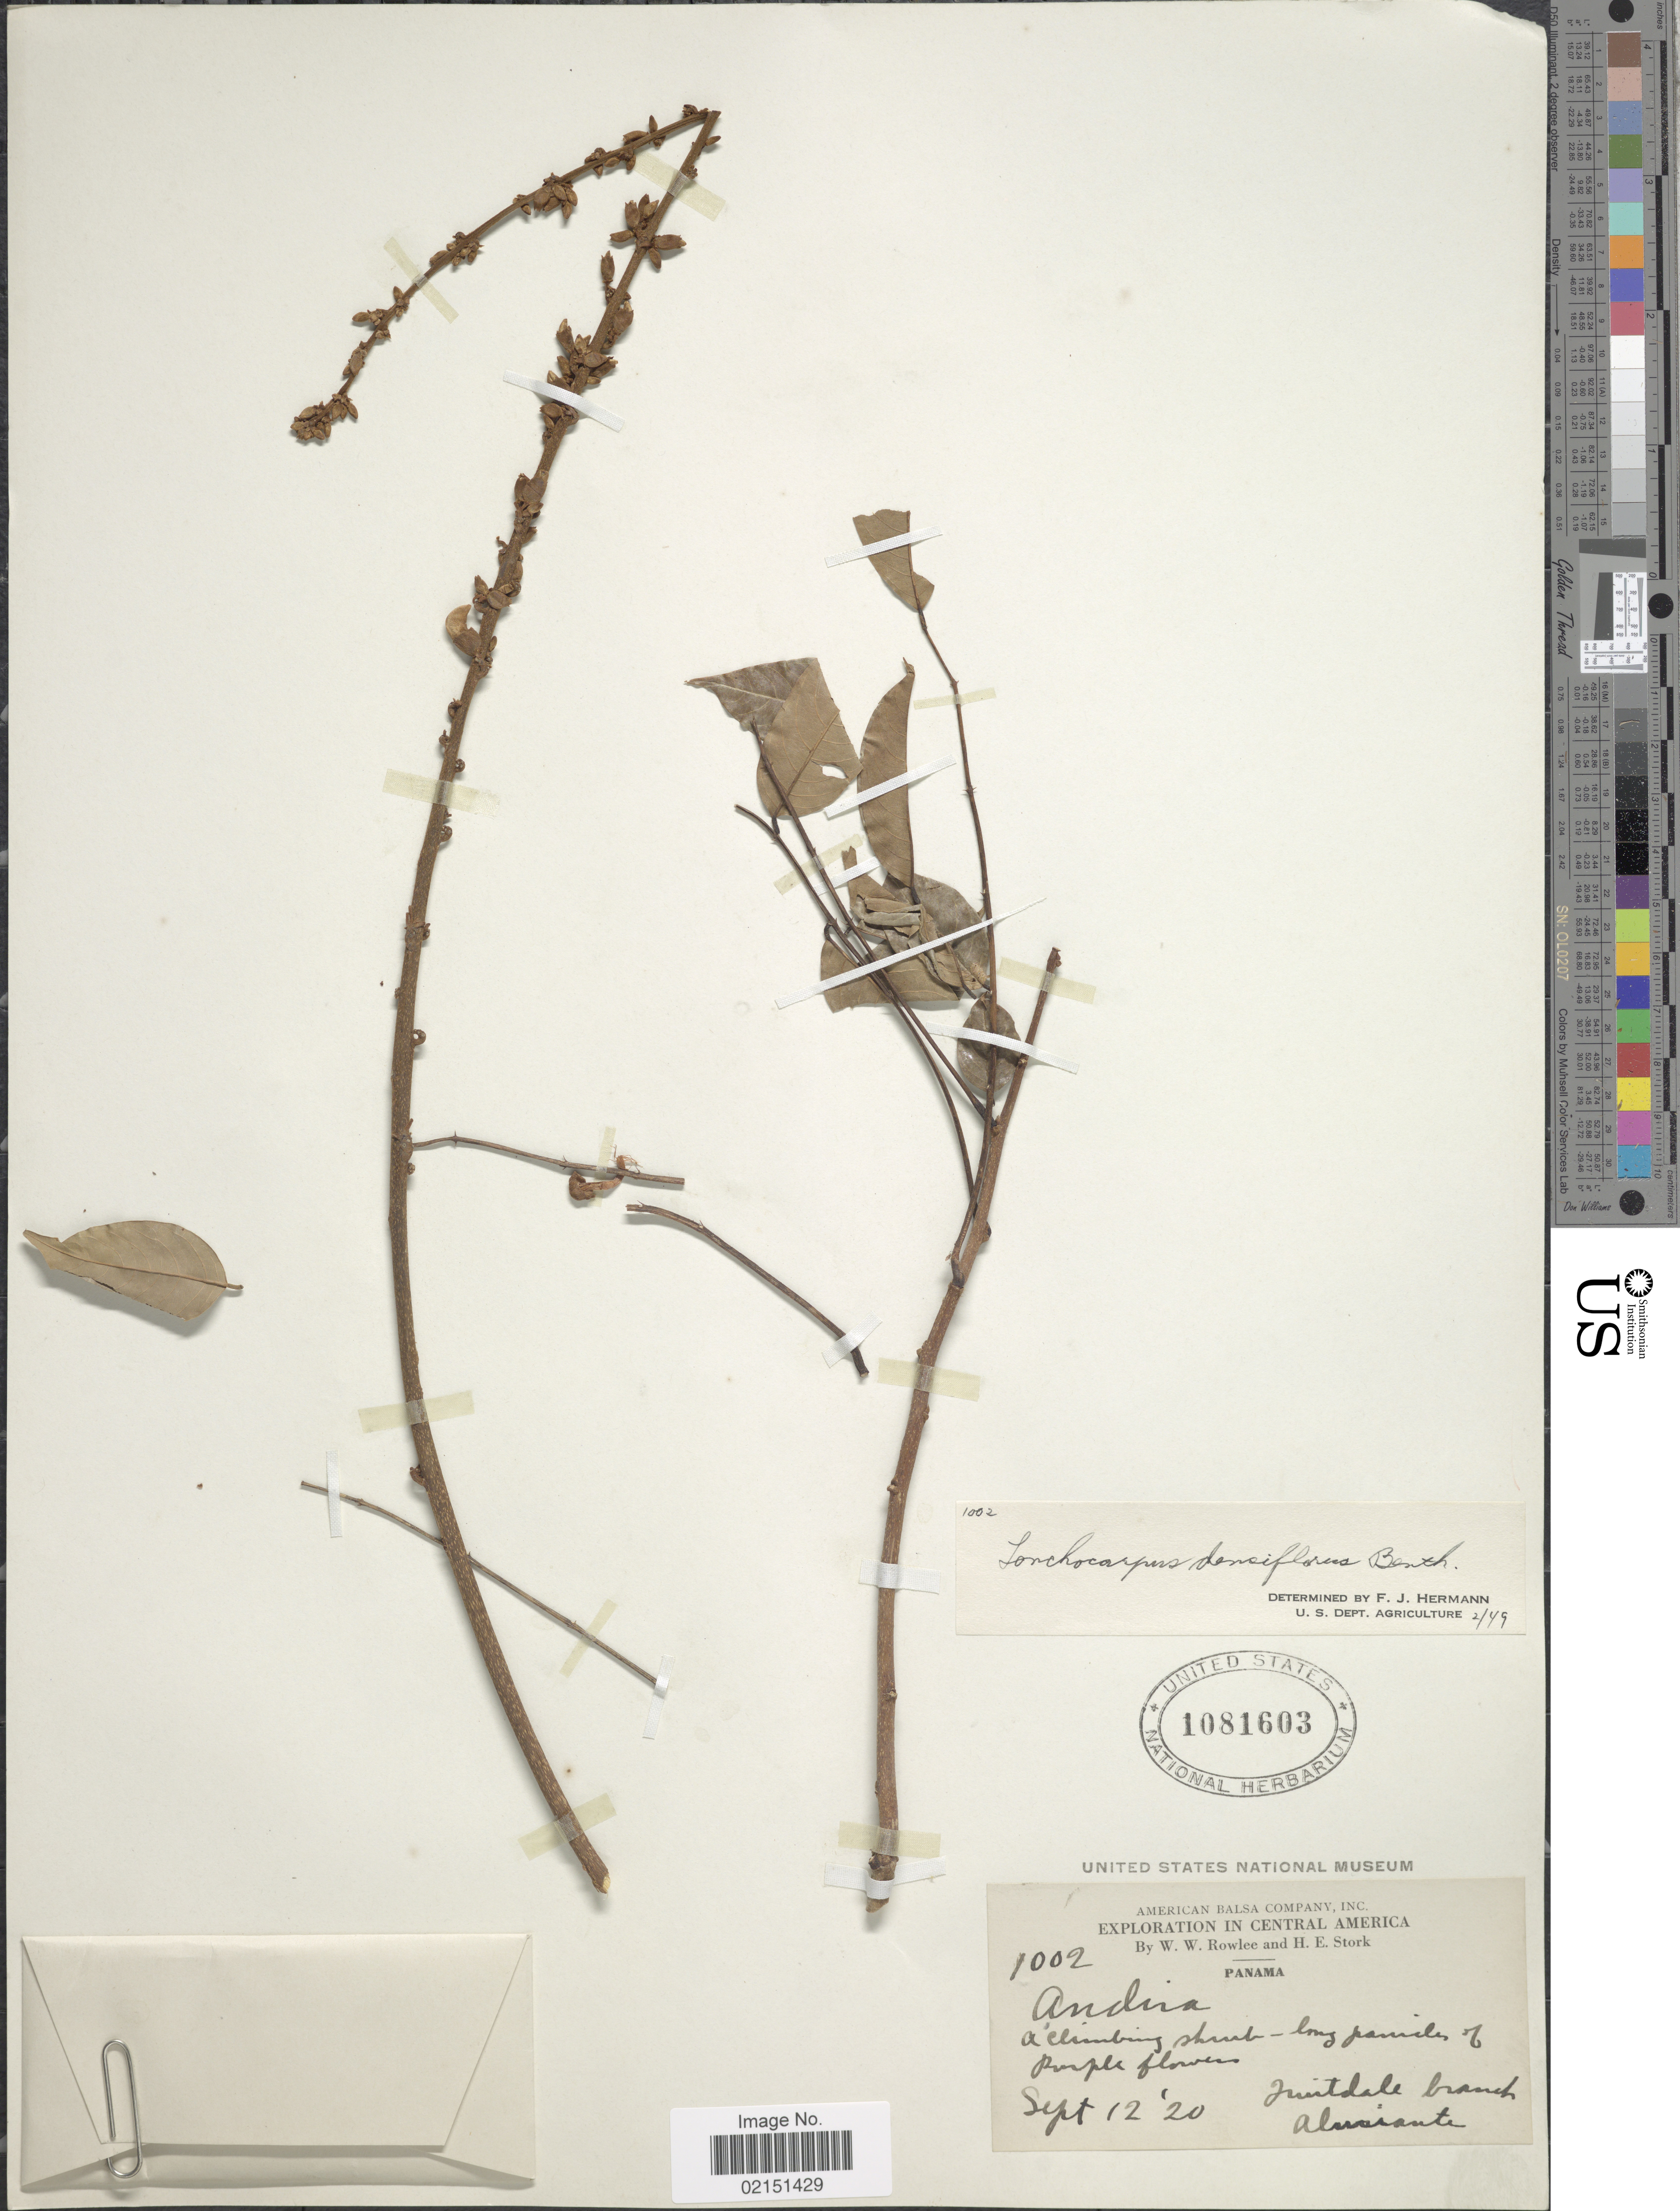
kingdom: Plantae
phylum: Tracheophyta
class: Magnoliopsida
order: Fabales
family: Fabaceae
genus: Lonchocarpus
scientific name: Lonchocarpus densiflorus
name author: Benth.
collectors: W. W. Rowlee & H. E. Stork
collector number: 1002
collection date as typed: Transcribed d/m/y: 12/9/20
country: Panama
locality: Almirante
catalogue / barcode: US 1081603